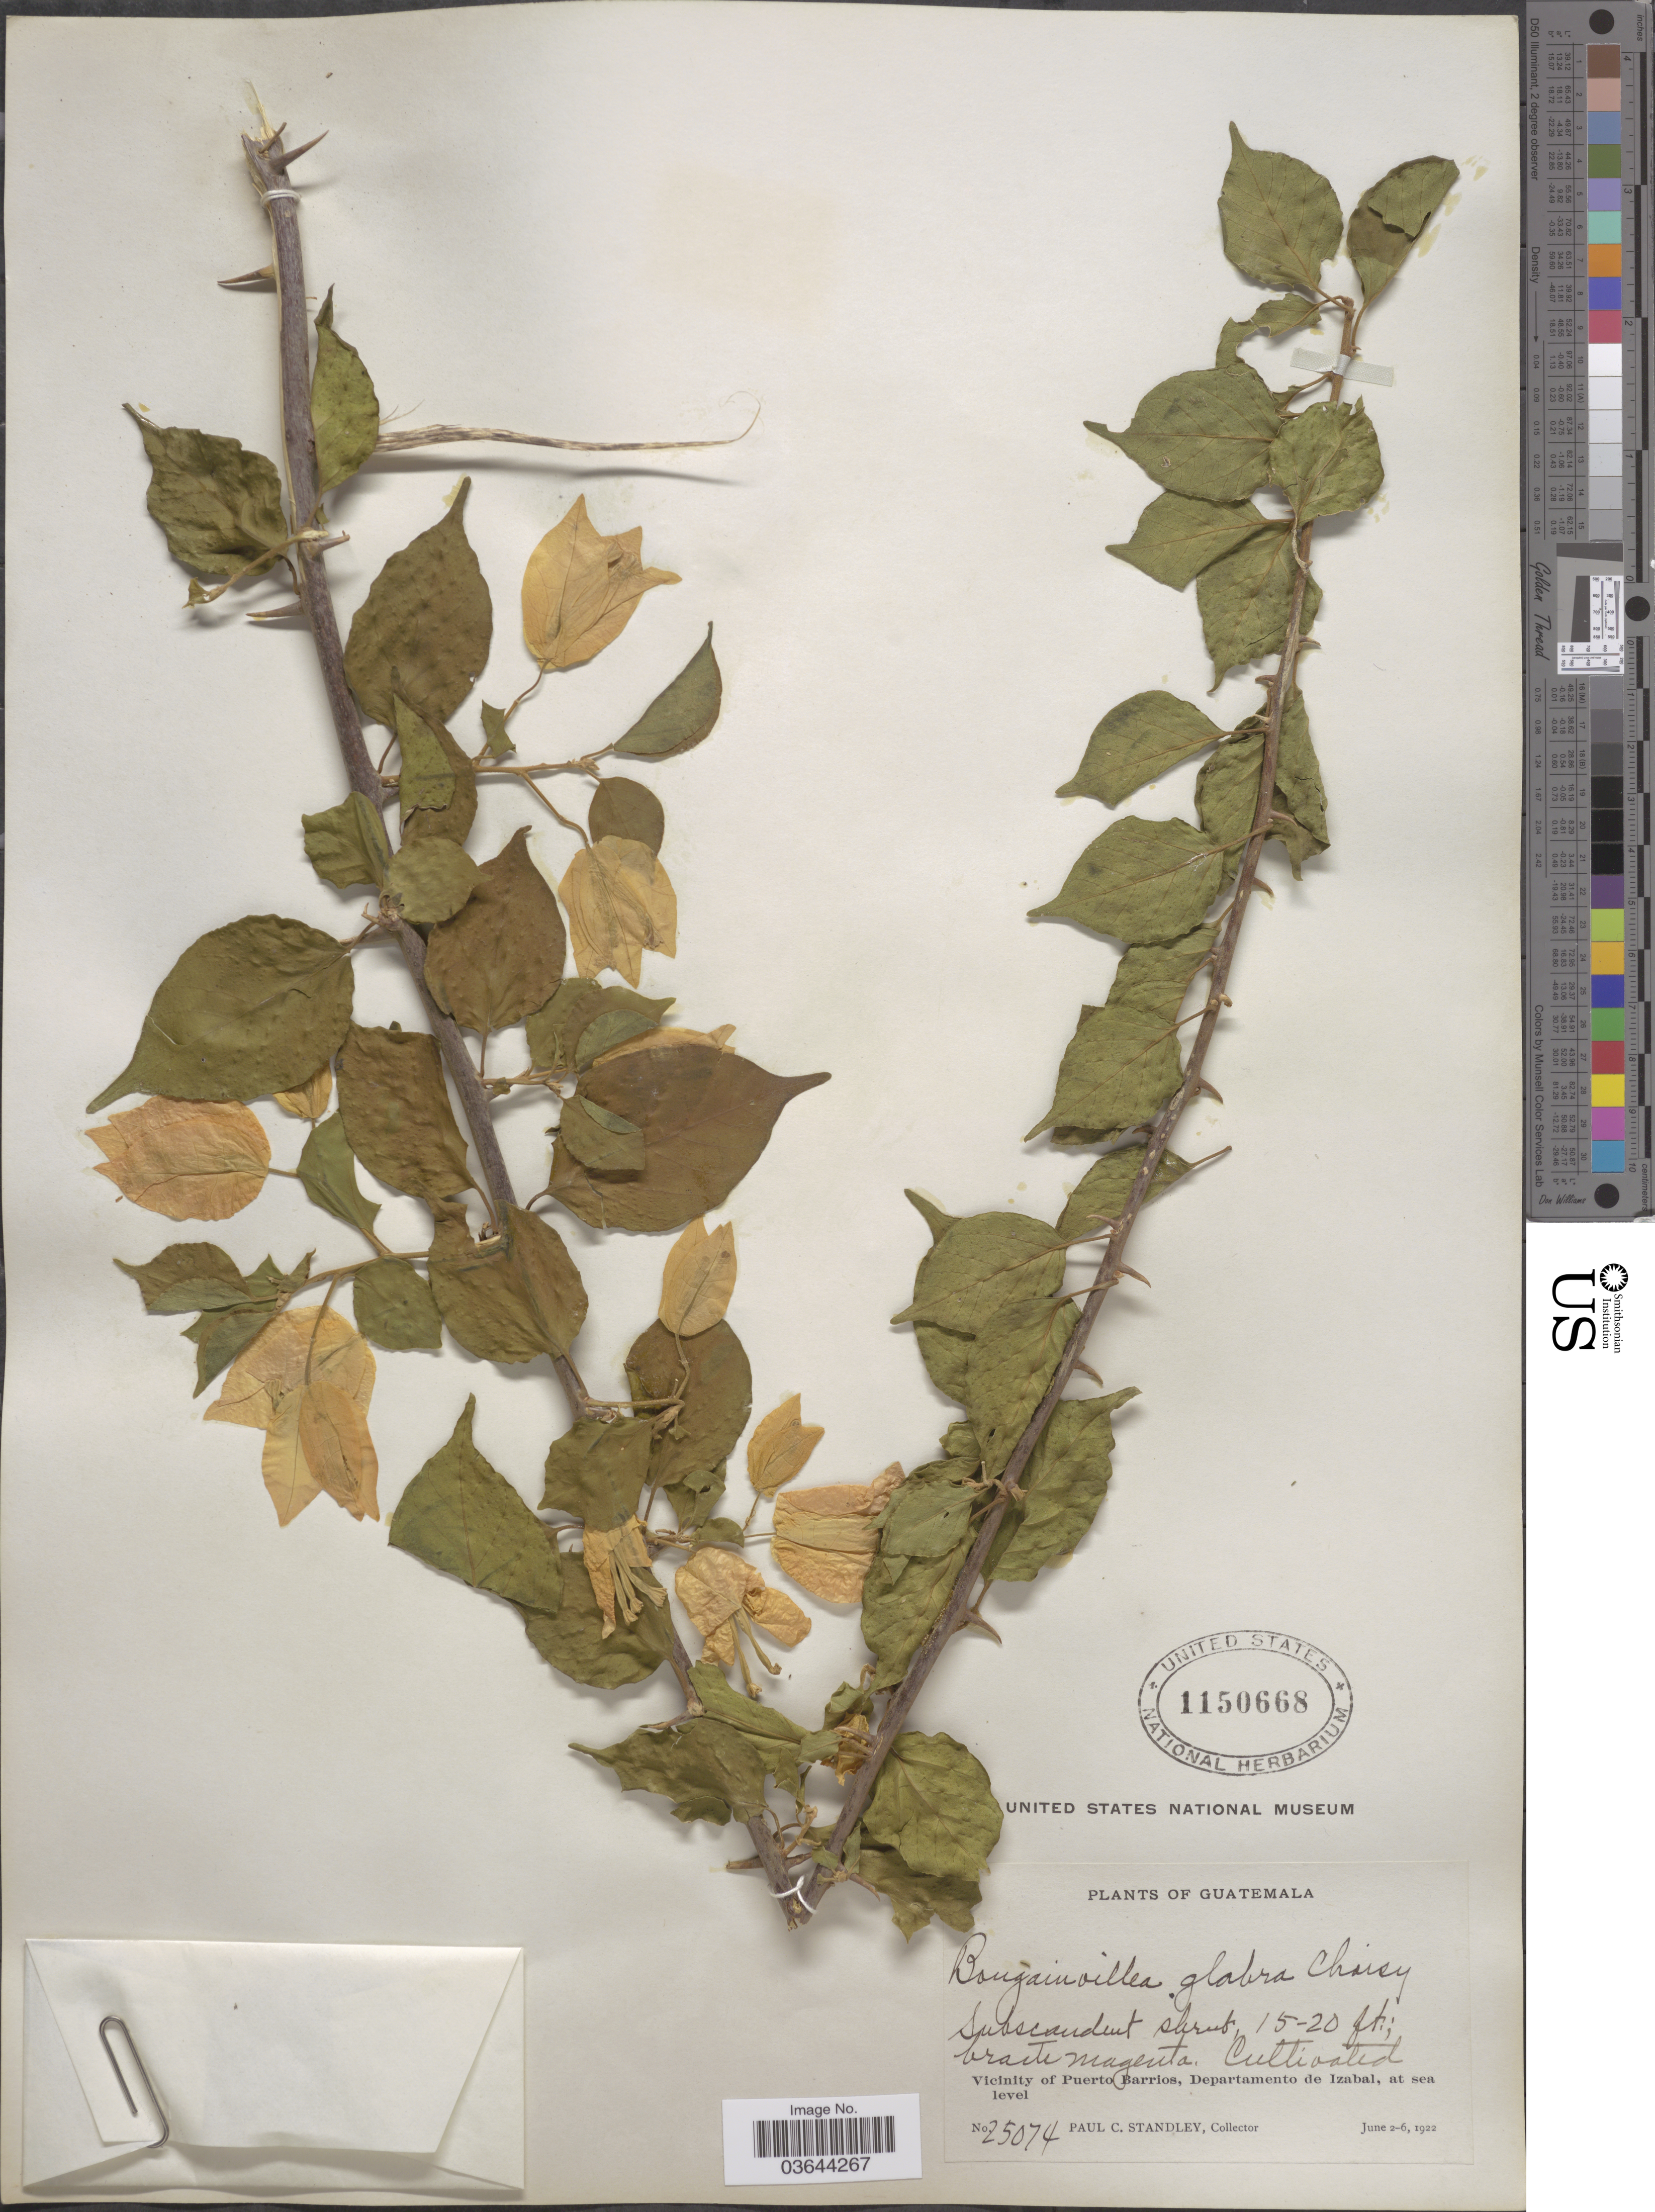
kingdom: Plantae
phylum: Tracheophyta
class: Magnoliopsida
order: Caryophyllales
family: Nyctaginaceae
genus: Bougainvillea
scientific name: Bougainvillea glabra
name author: Choisy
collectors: P. C. Standley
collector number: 25074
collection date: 1922-06-02/1922-06-06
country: Guatemala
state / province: Izabal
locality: Vicinity of Puerto Barrios, Departamento de Izabal.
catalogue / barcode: US 1150668